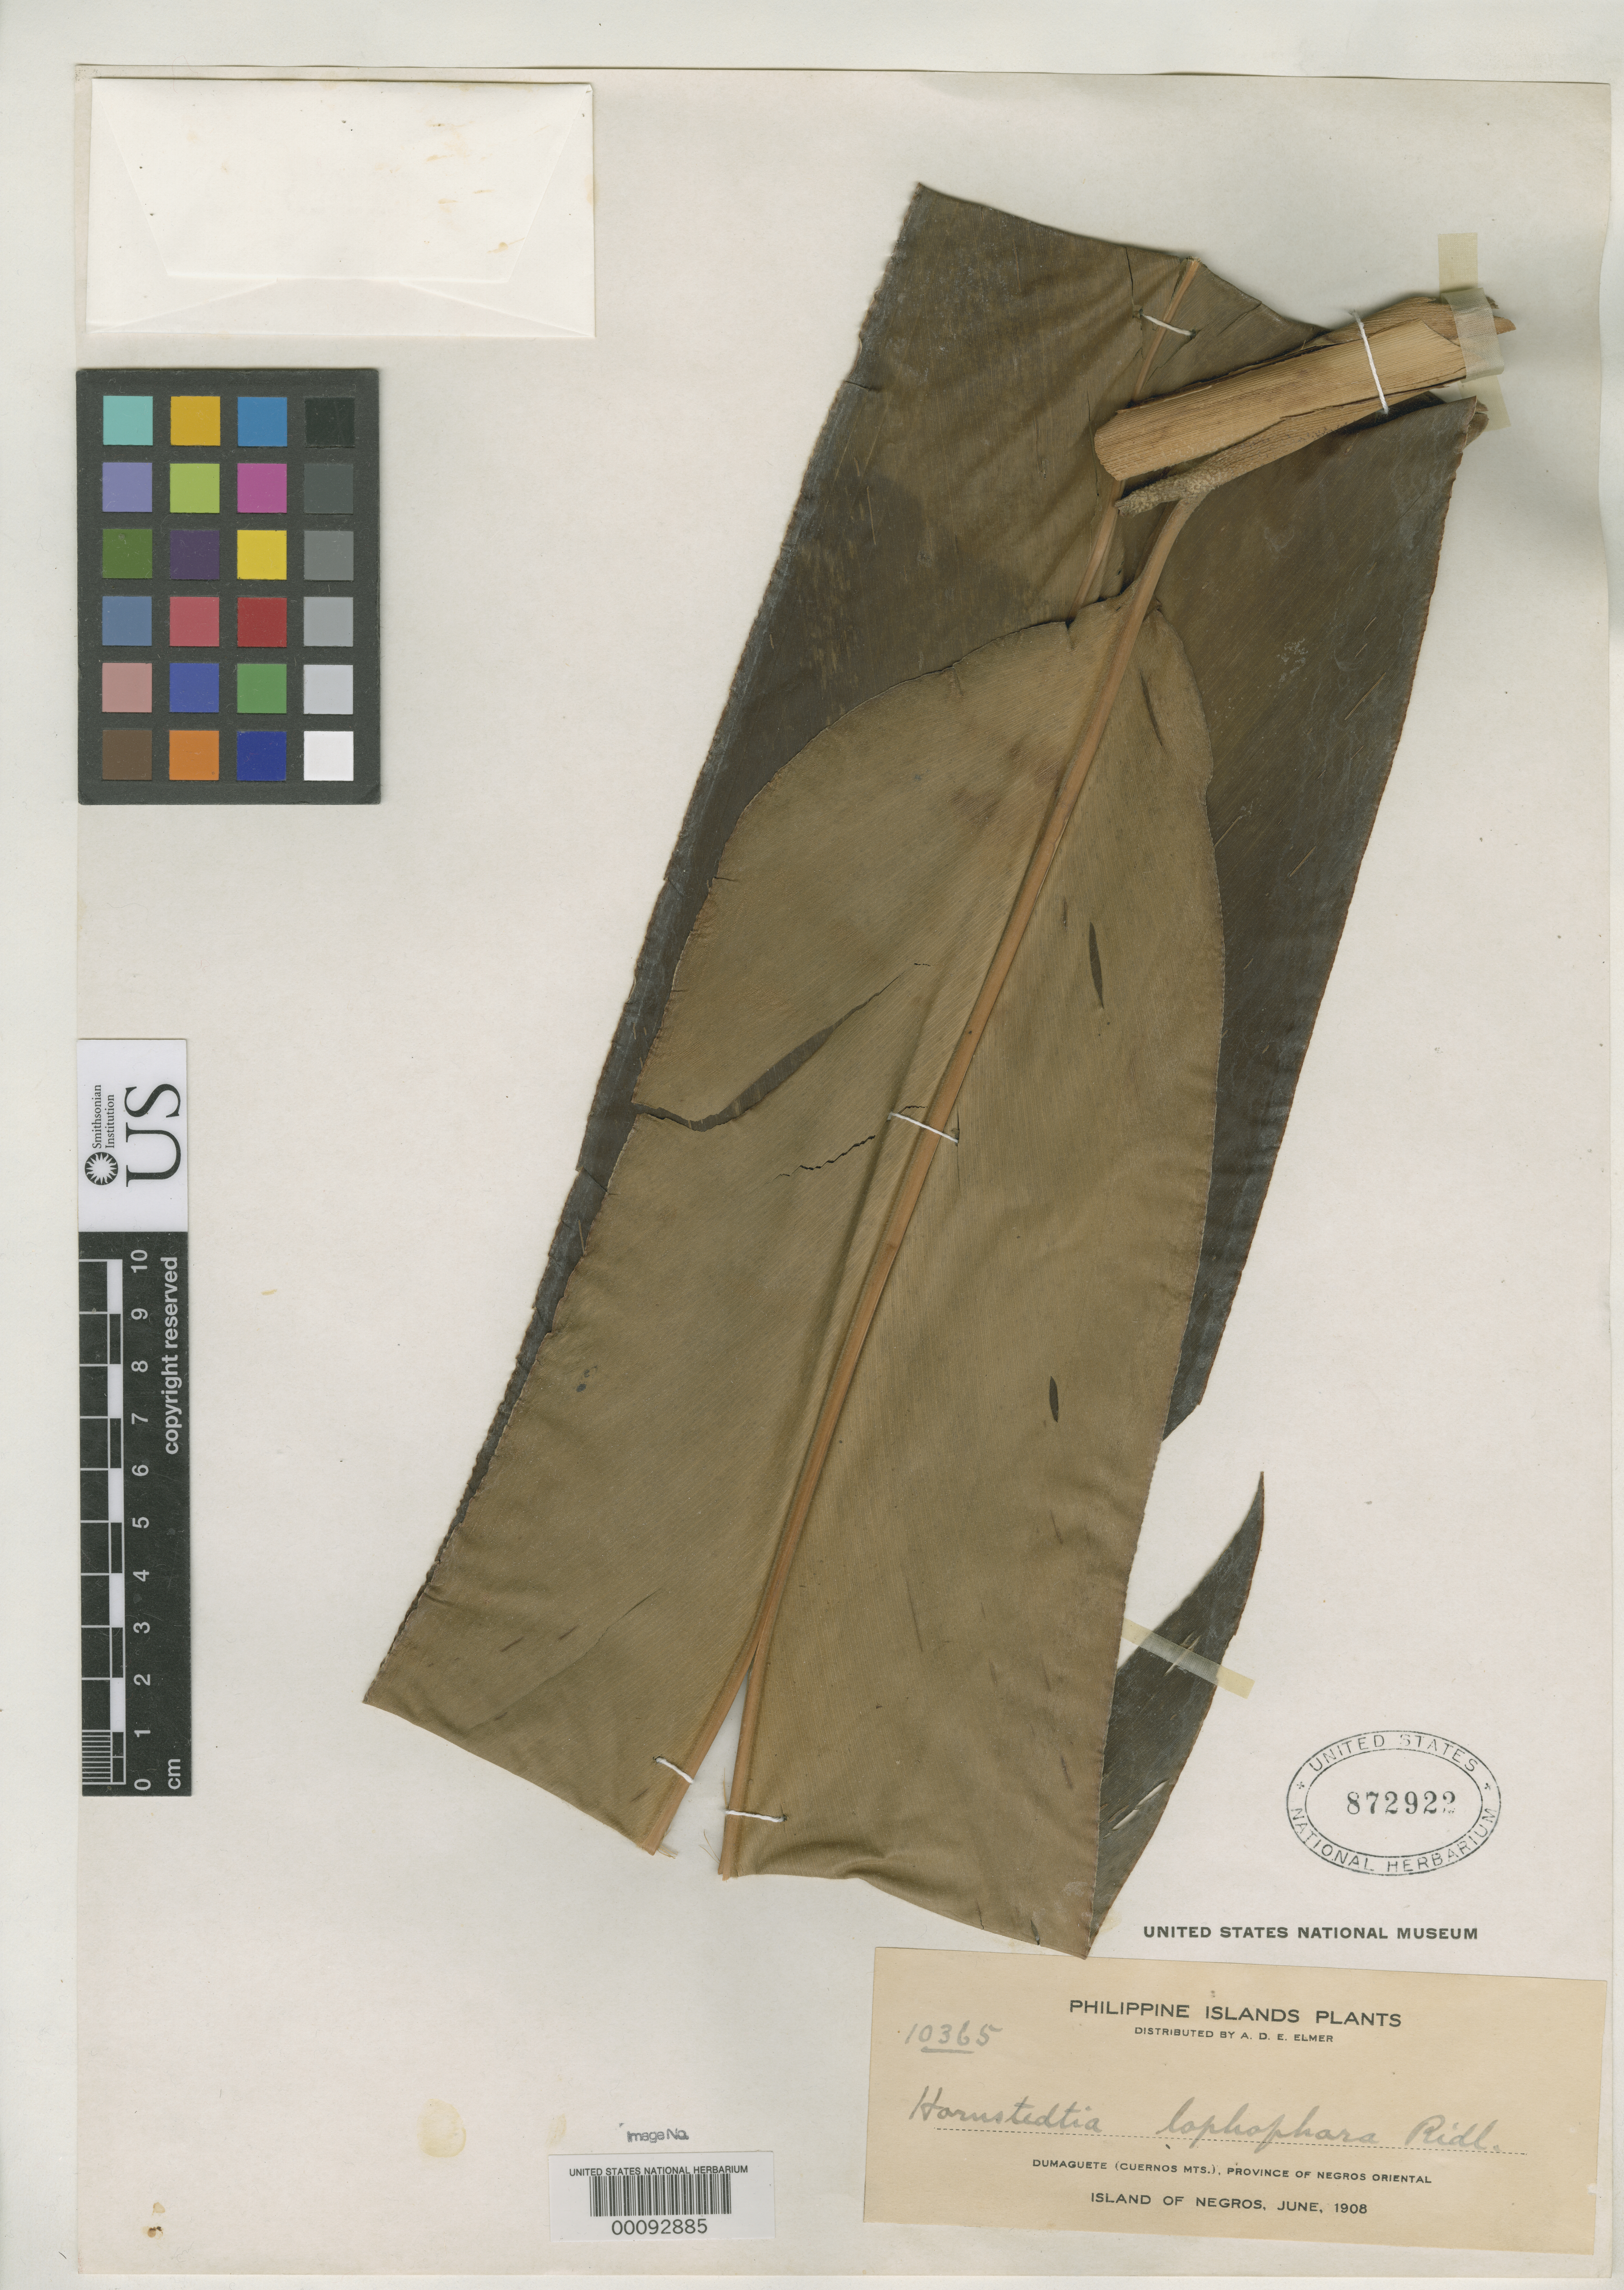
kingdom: Plantae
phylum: Tracheophyta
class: Liliopsida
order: Zingiberales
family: Zingiberaceae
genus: Hornstedtia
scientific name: Hornstedtia lophophora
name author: Ridl. in Elmer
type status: Isotype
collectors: A. D. E. Elmer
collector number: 10365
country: Philippines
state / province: Central Visayas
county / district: Negros Oriental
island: Negros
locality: Cuernos Mts., Dumaguete.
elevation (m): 1219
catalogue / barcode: US 872922